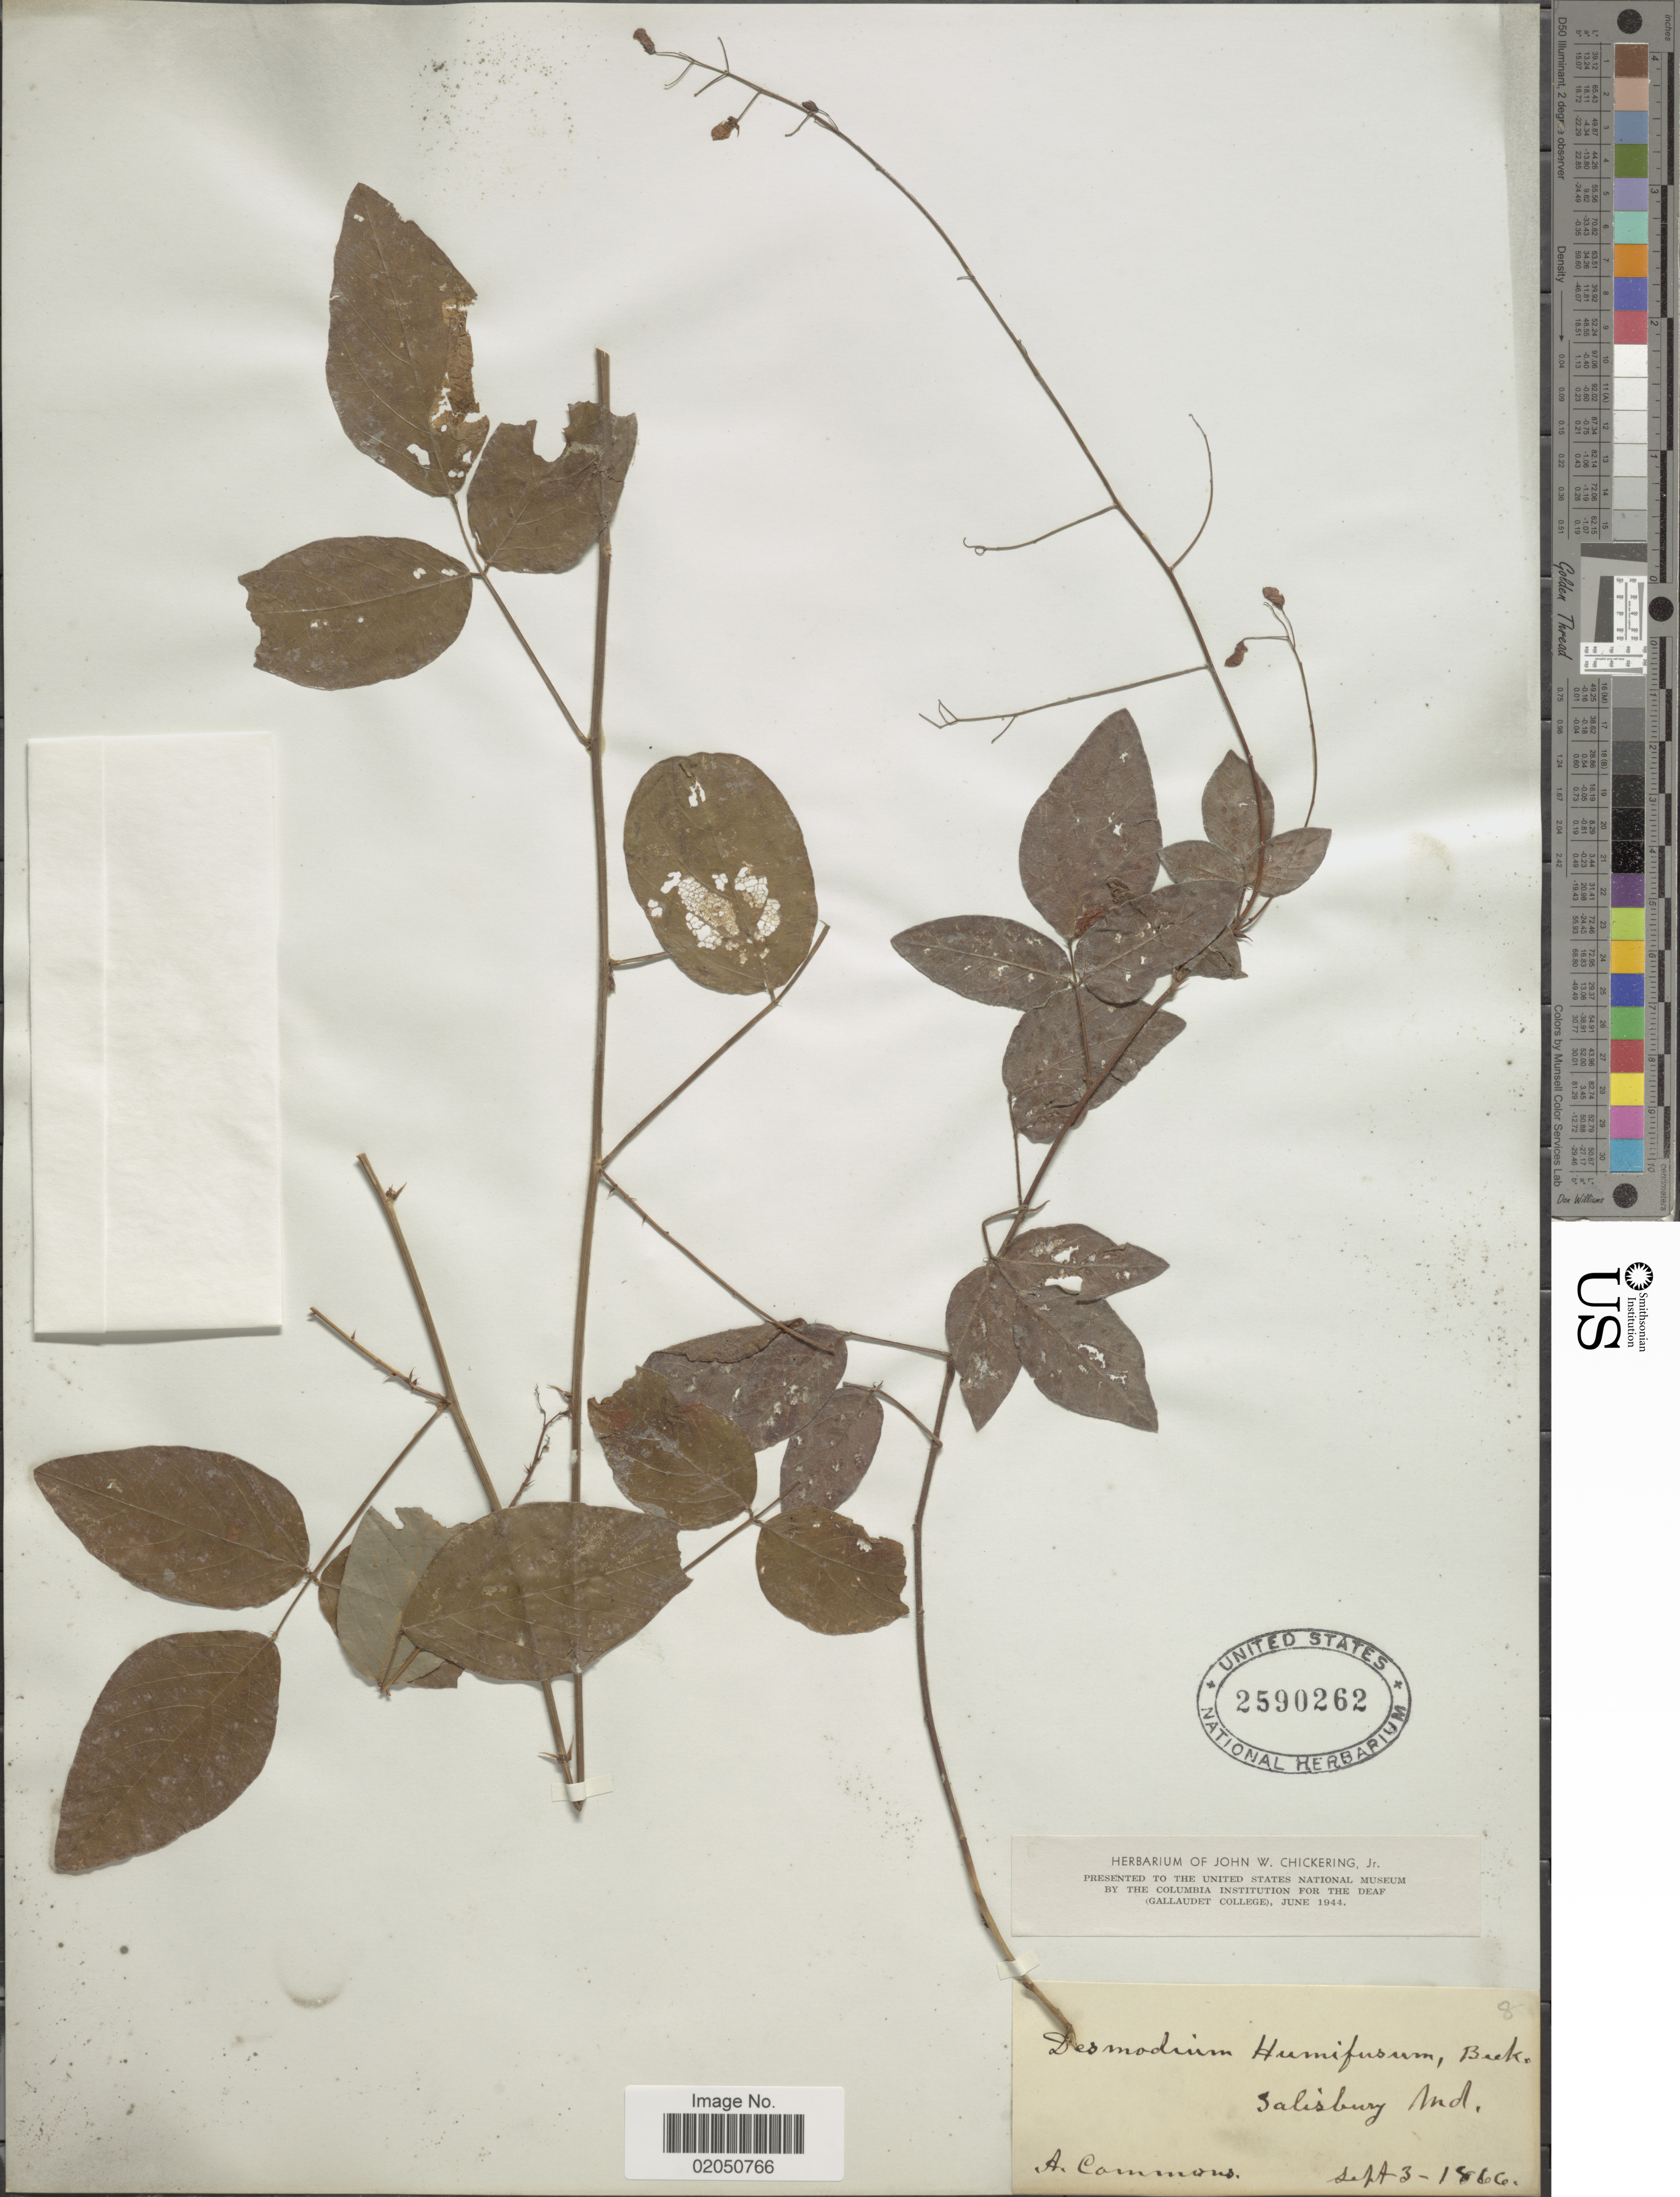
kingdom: Plantae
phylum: Tracheophyta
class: Magnoliopsida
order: Fabales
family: Fabaceae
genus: Desmodium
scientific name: Desmodium humifusum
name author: (Muhl.) Beck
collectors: A. Commons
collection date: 1866-09-03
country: United States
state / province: Maryland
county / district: Wicomico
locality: Salisbury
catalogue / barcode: US 2590262